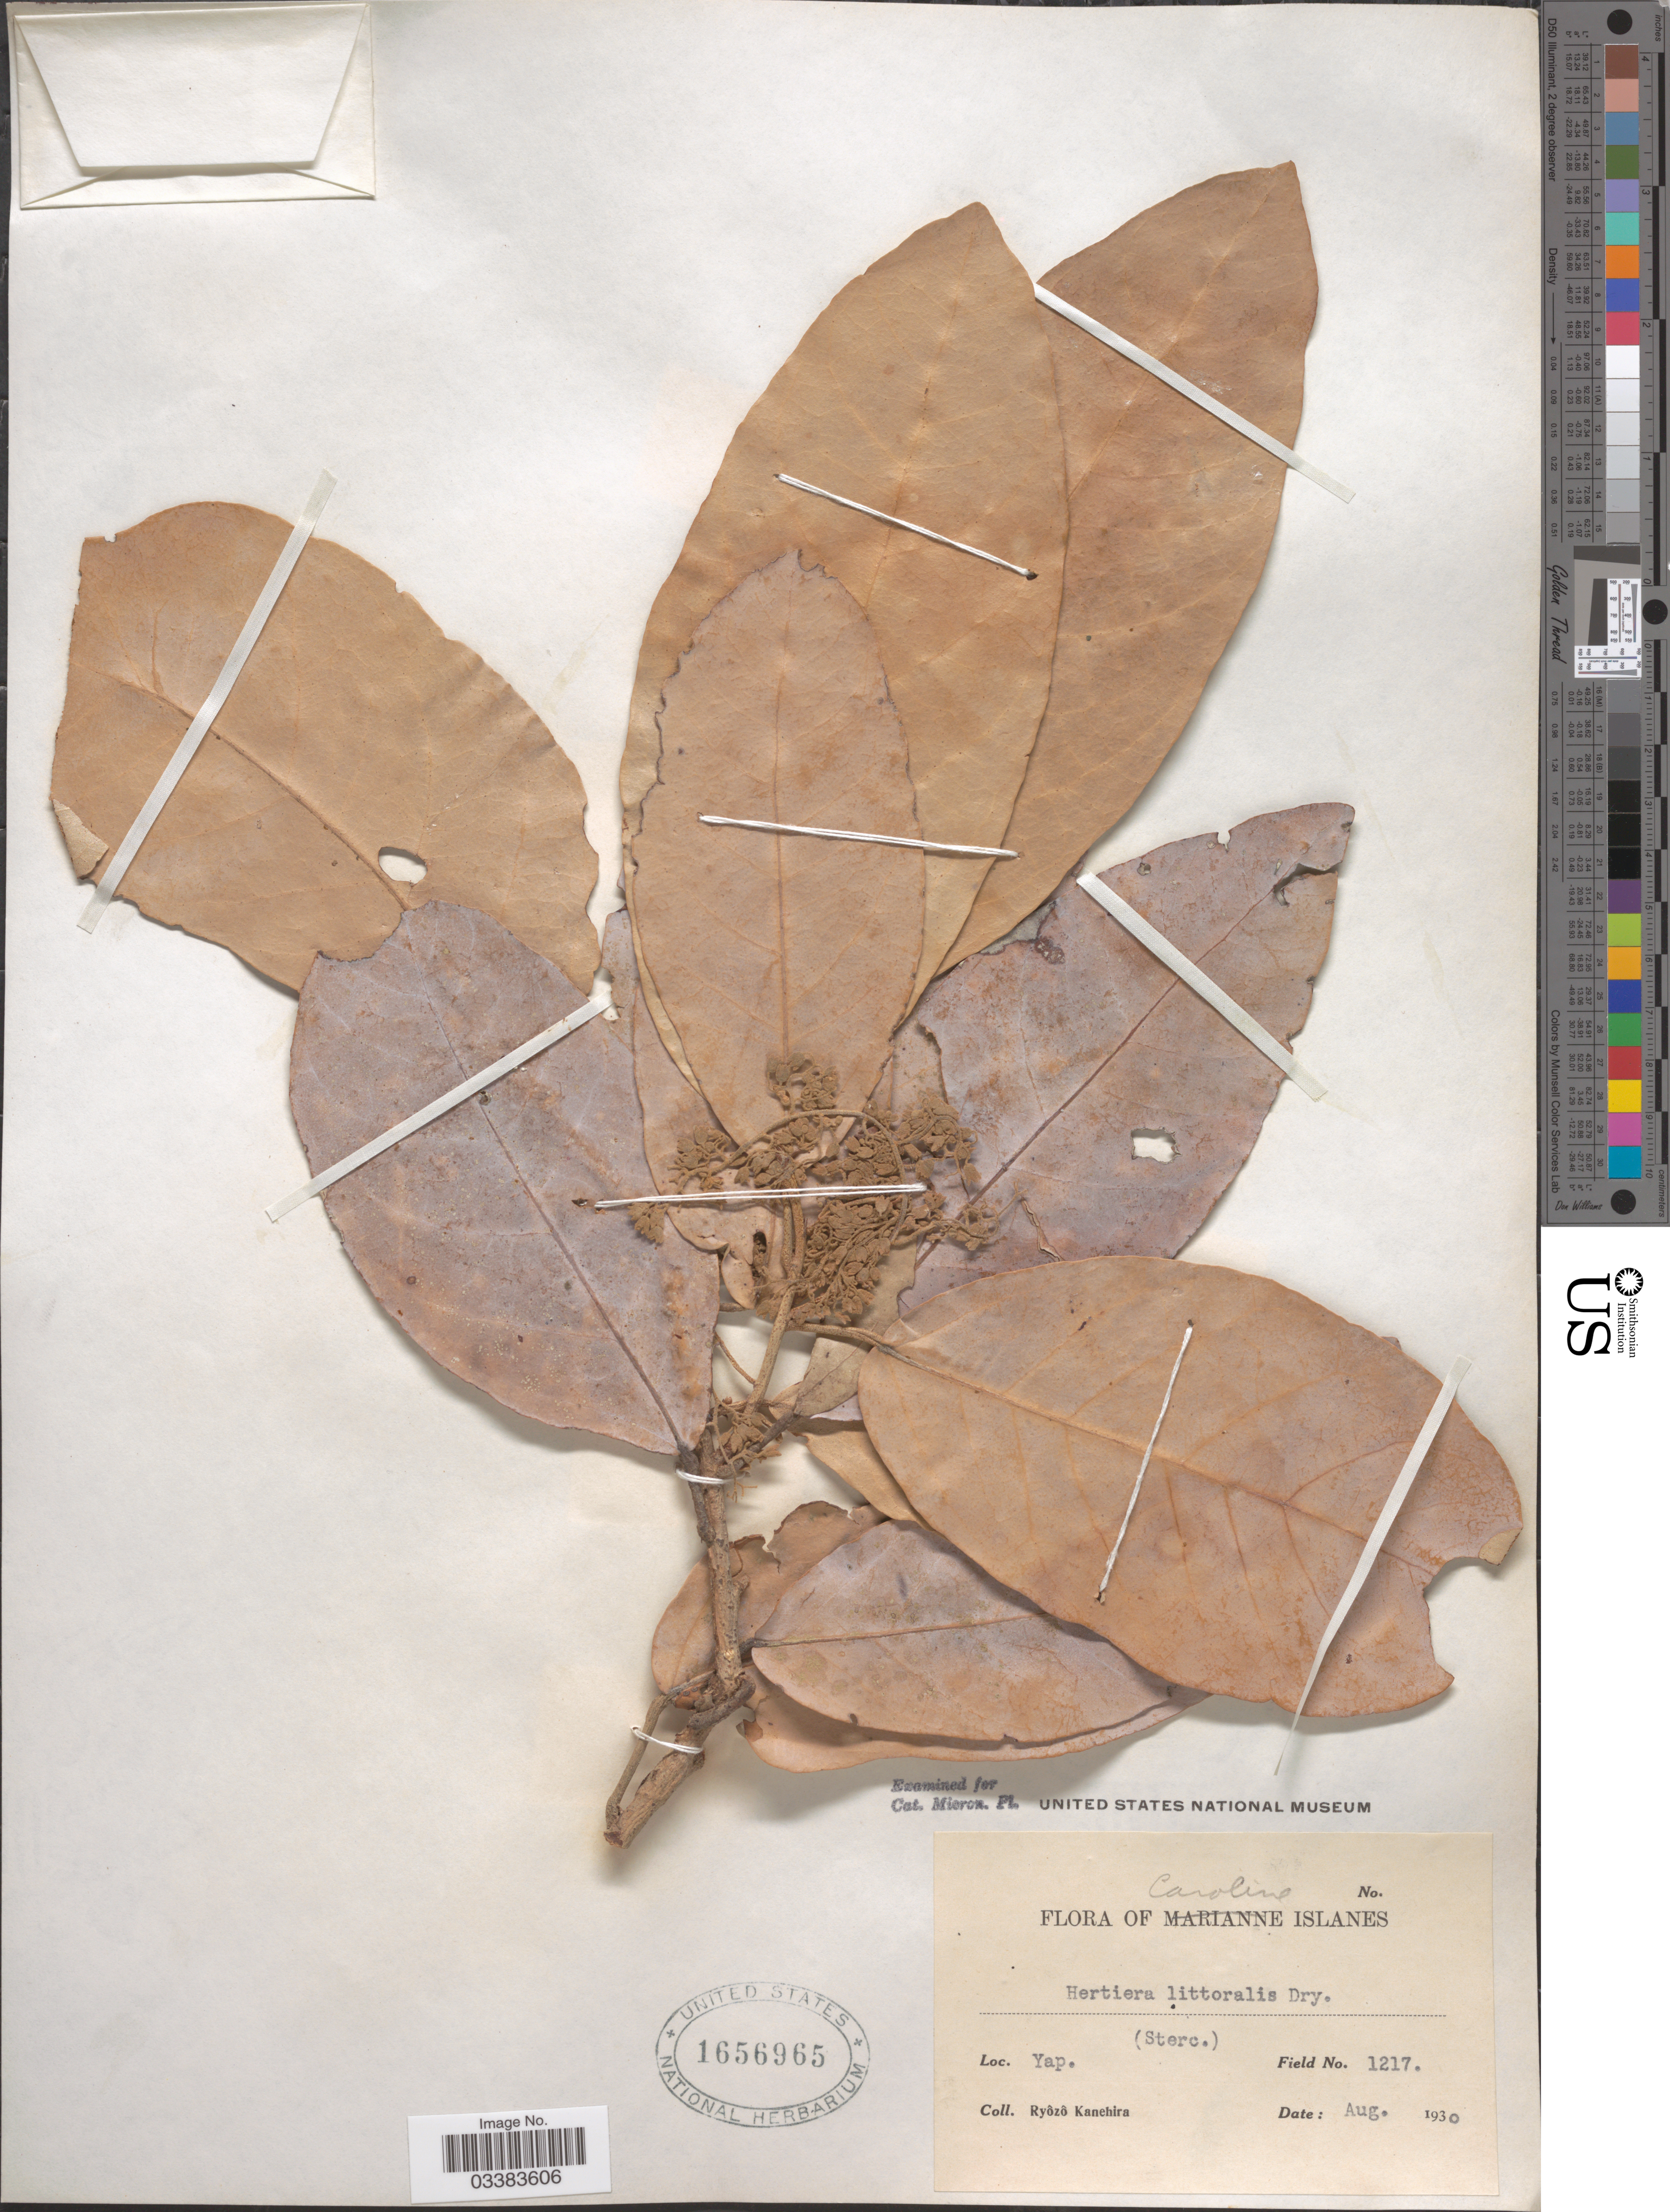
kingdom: Plantae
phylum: Tracheophyta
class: Magnoliopsida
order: Malvales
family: Malvaceae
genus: Heritiera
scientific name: Heritiera littoralis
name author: Aiton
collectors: R. Kanehira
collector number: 1217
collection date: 1930-08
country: Micronesia, Federated States of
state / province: Yap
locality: Caroline Islanes.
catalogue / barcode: US 1656965